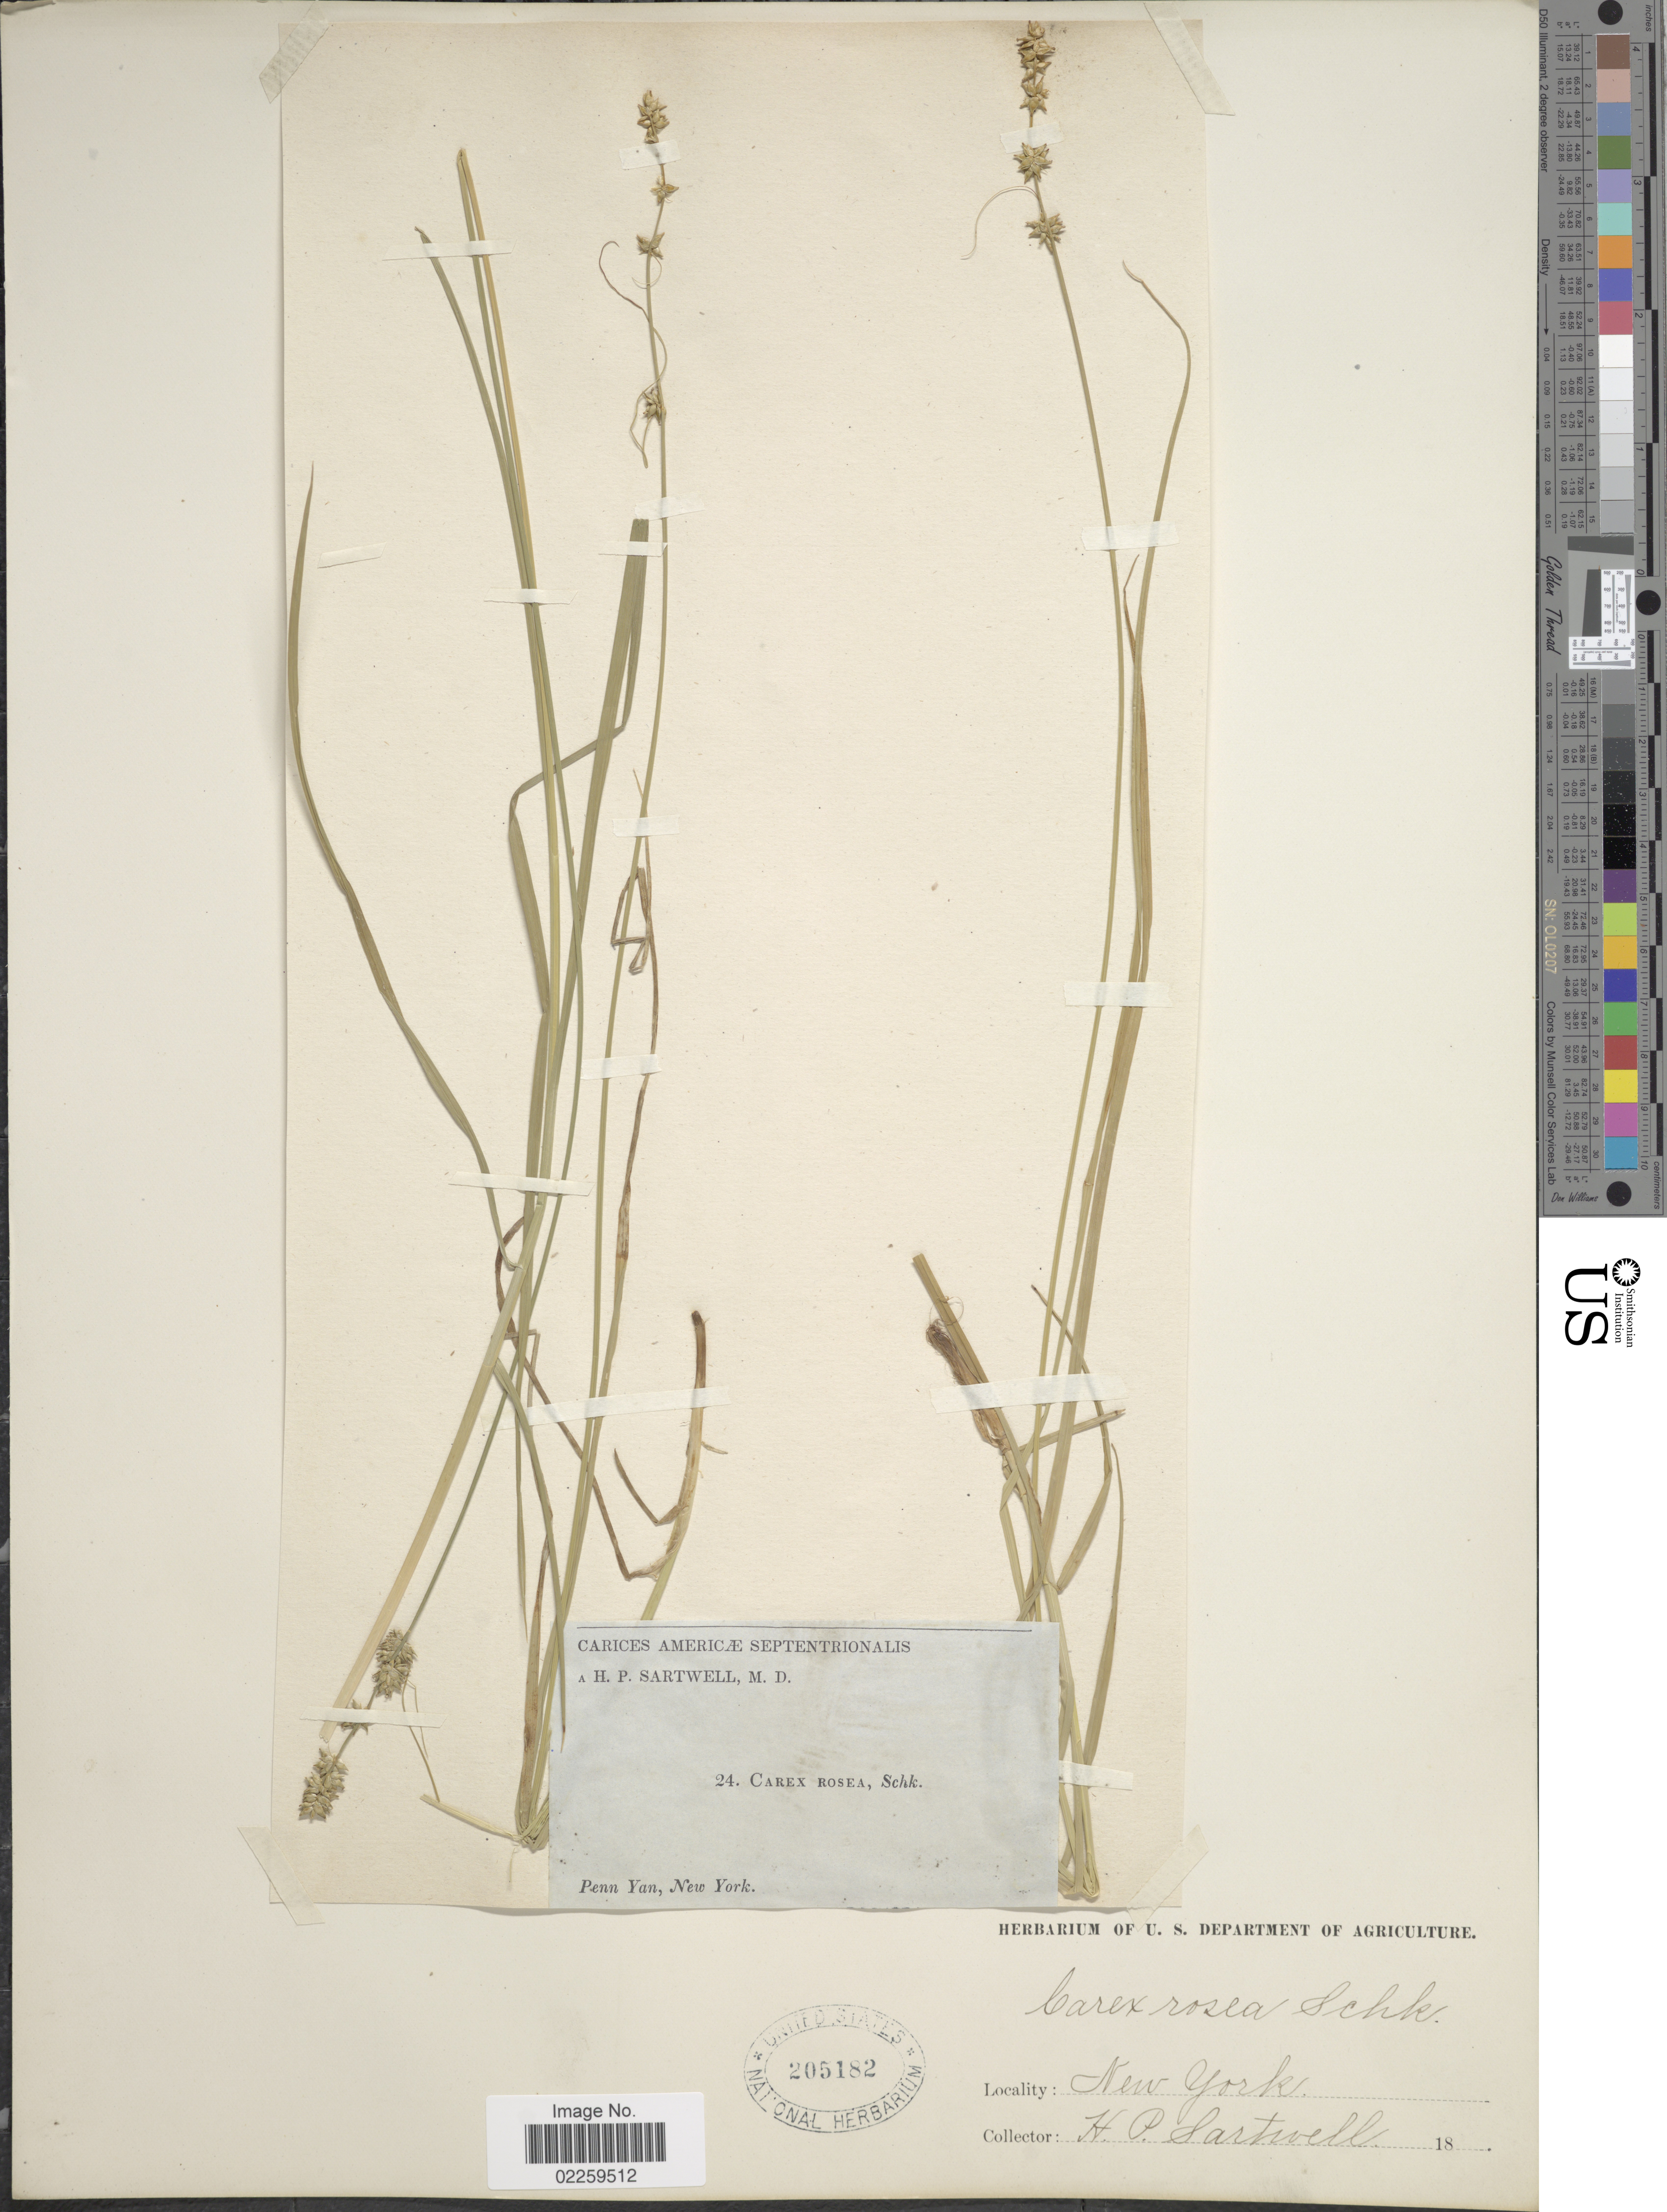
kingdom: Plantae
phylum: Tracheophyta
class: Liliopsida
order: Poales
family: Cyperaceae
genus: Carex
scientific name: Carex rosea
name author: Willd.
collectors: H. P. Sartwell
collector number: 24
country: United States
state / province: New York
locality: Penn Yan, New York, New York. Americae Septentrionalis.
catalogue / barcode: US 205182